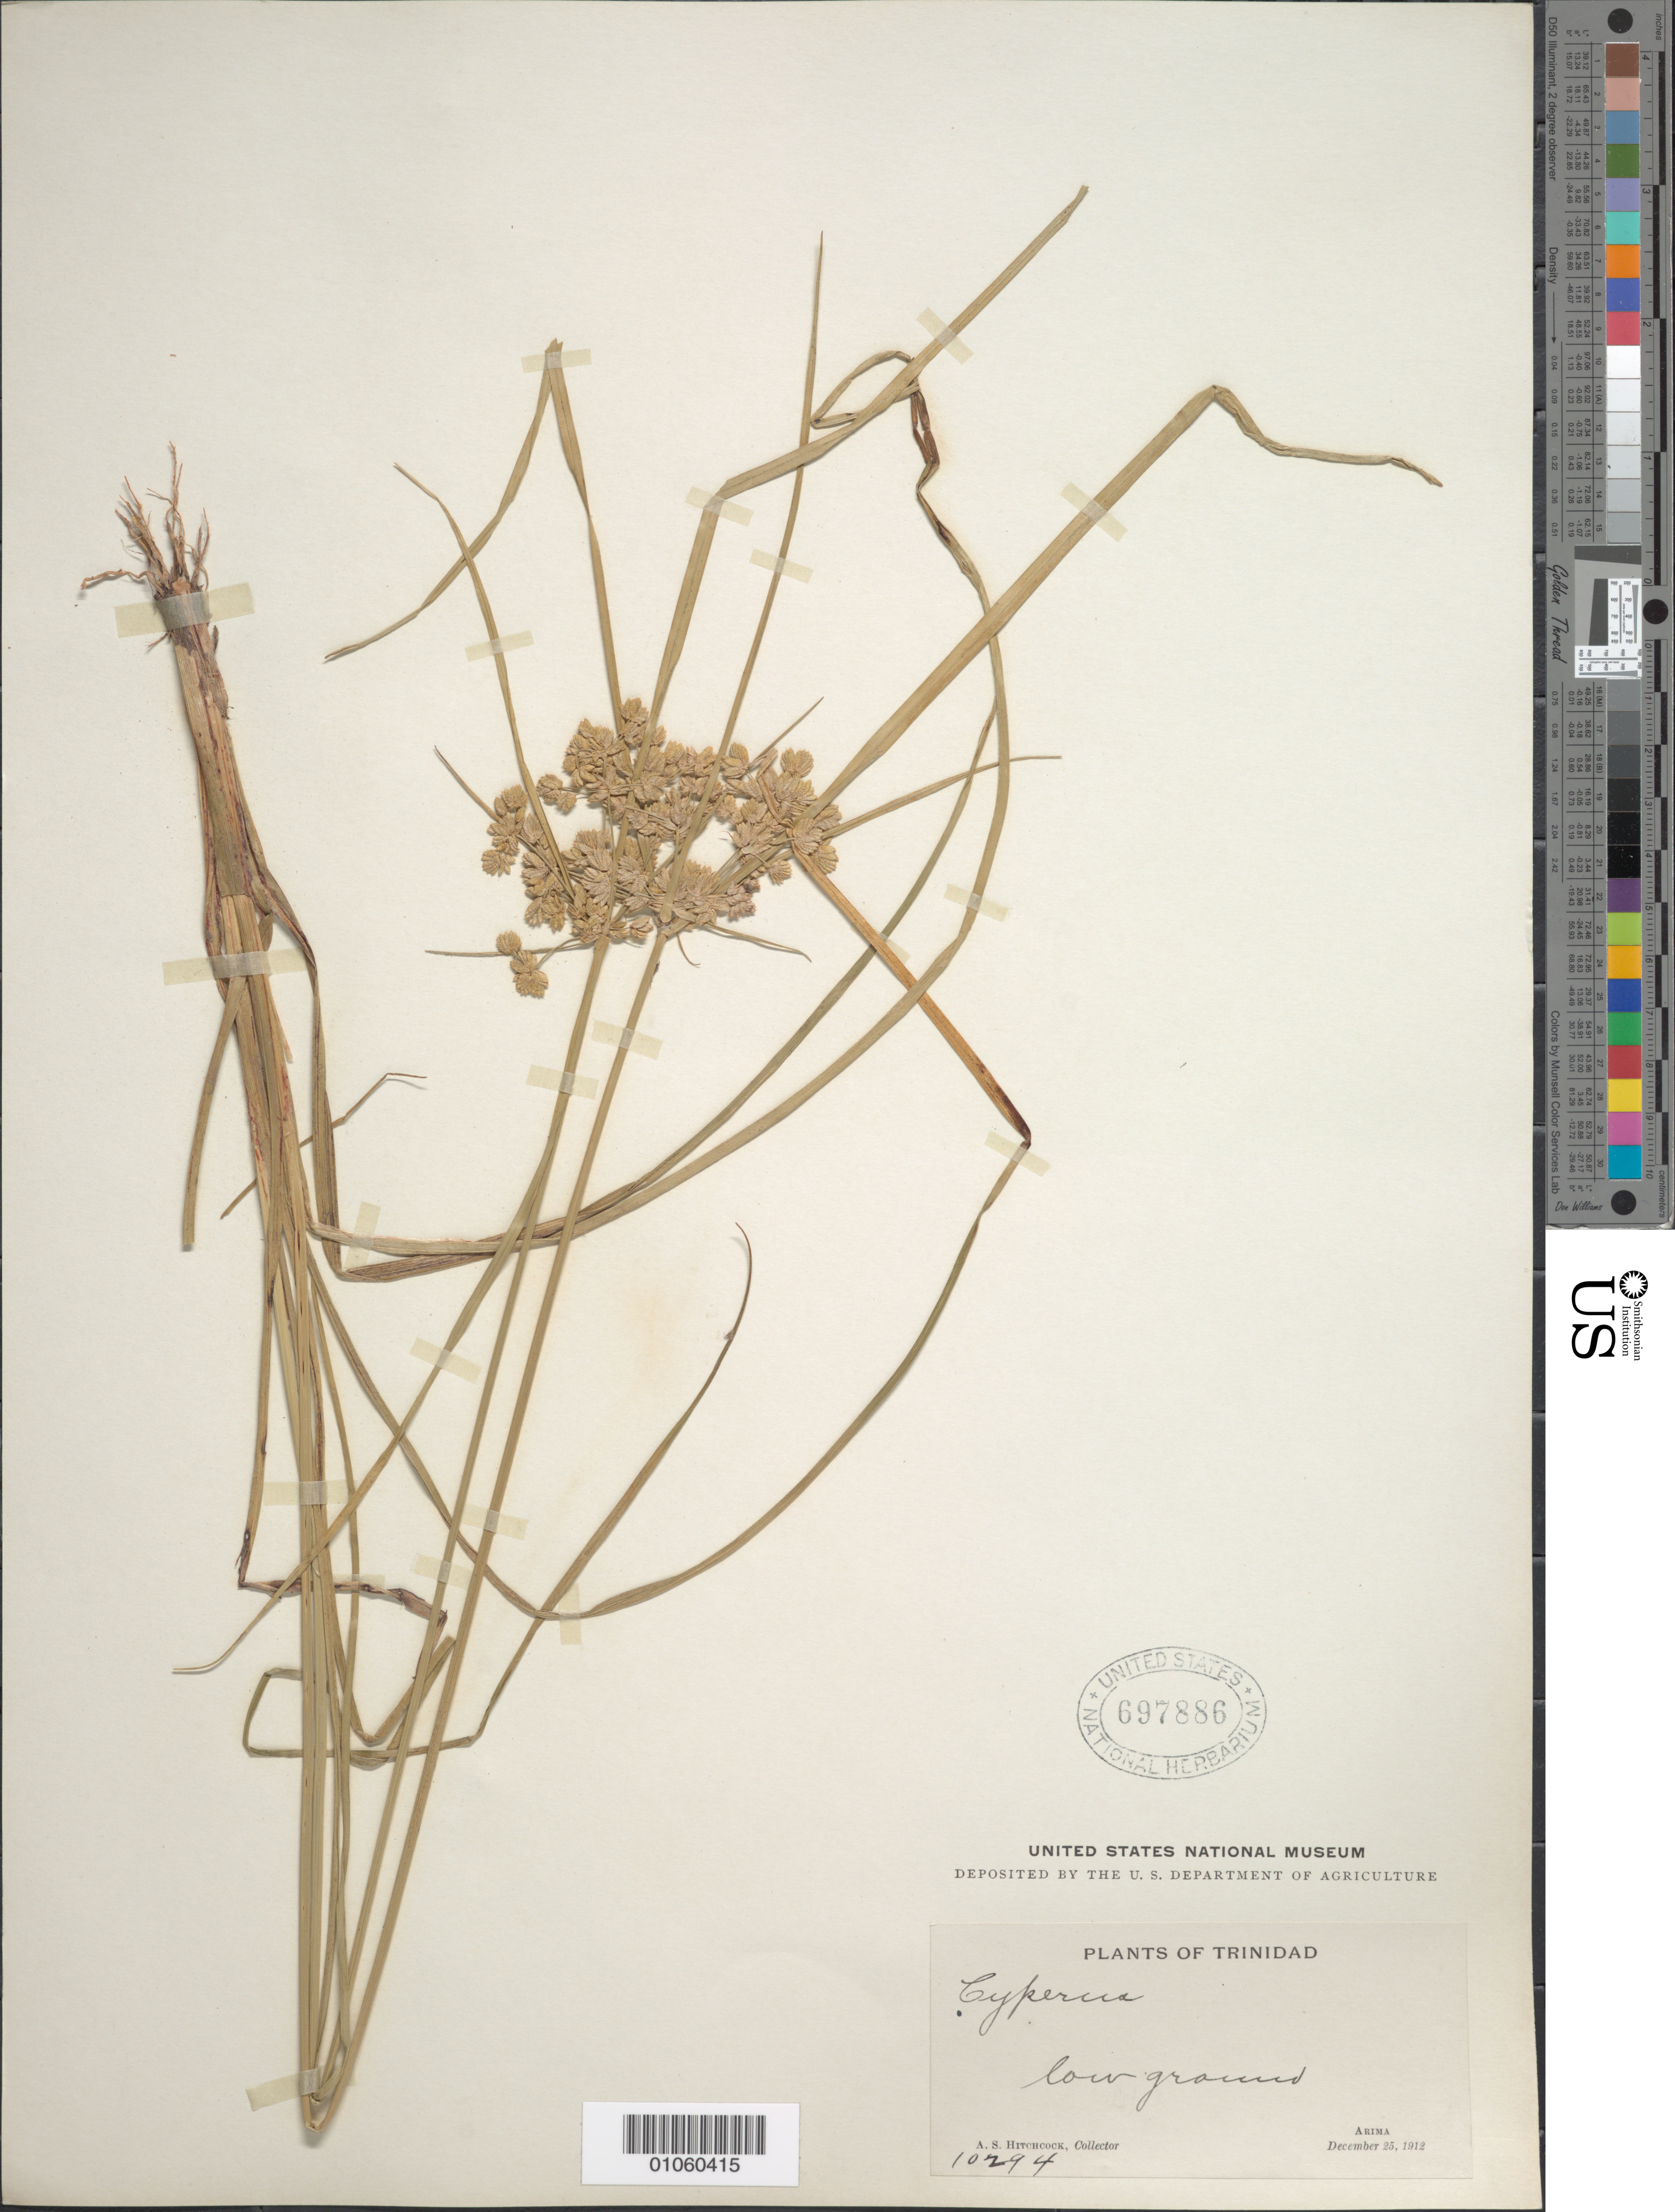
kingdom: Plantae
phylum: Tracheophyta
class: Liliopsida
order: Poales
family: Cyperaceae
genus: Cyperus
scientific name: Cyperus surinamensis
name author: Rottb.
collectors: A. S. Hitchcock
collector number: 10294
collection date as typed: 25 Dec 1912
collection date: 1912-12-25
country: Trinidad and Tobago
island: Trinidad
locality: Arima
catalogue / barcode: US 697886